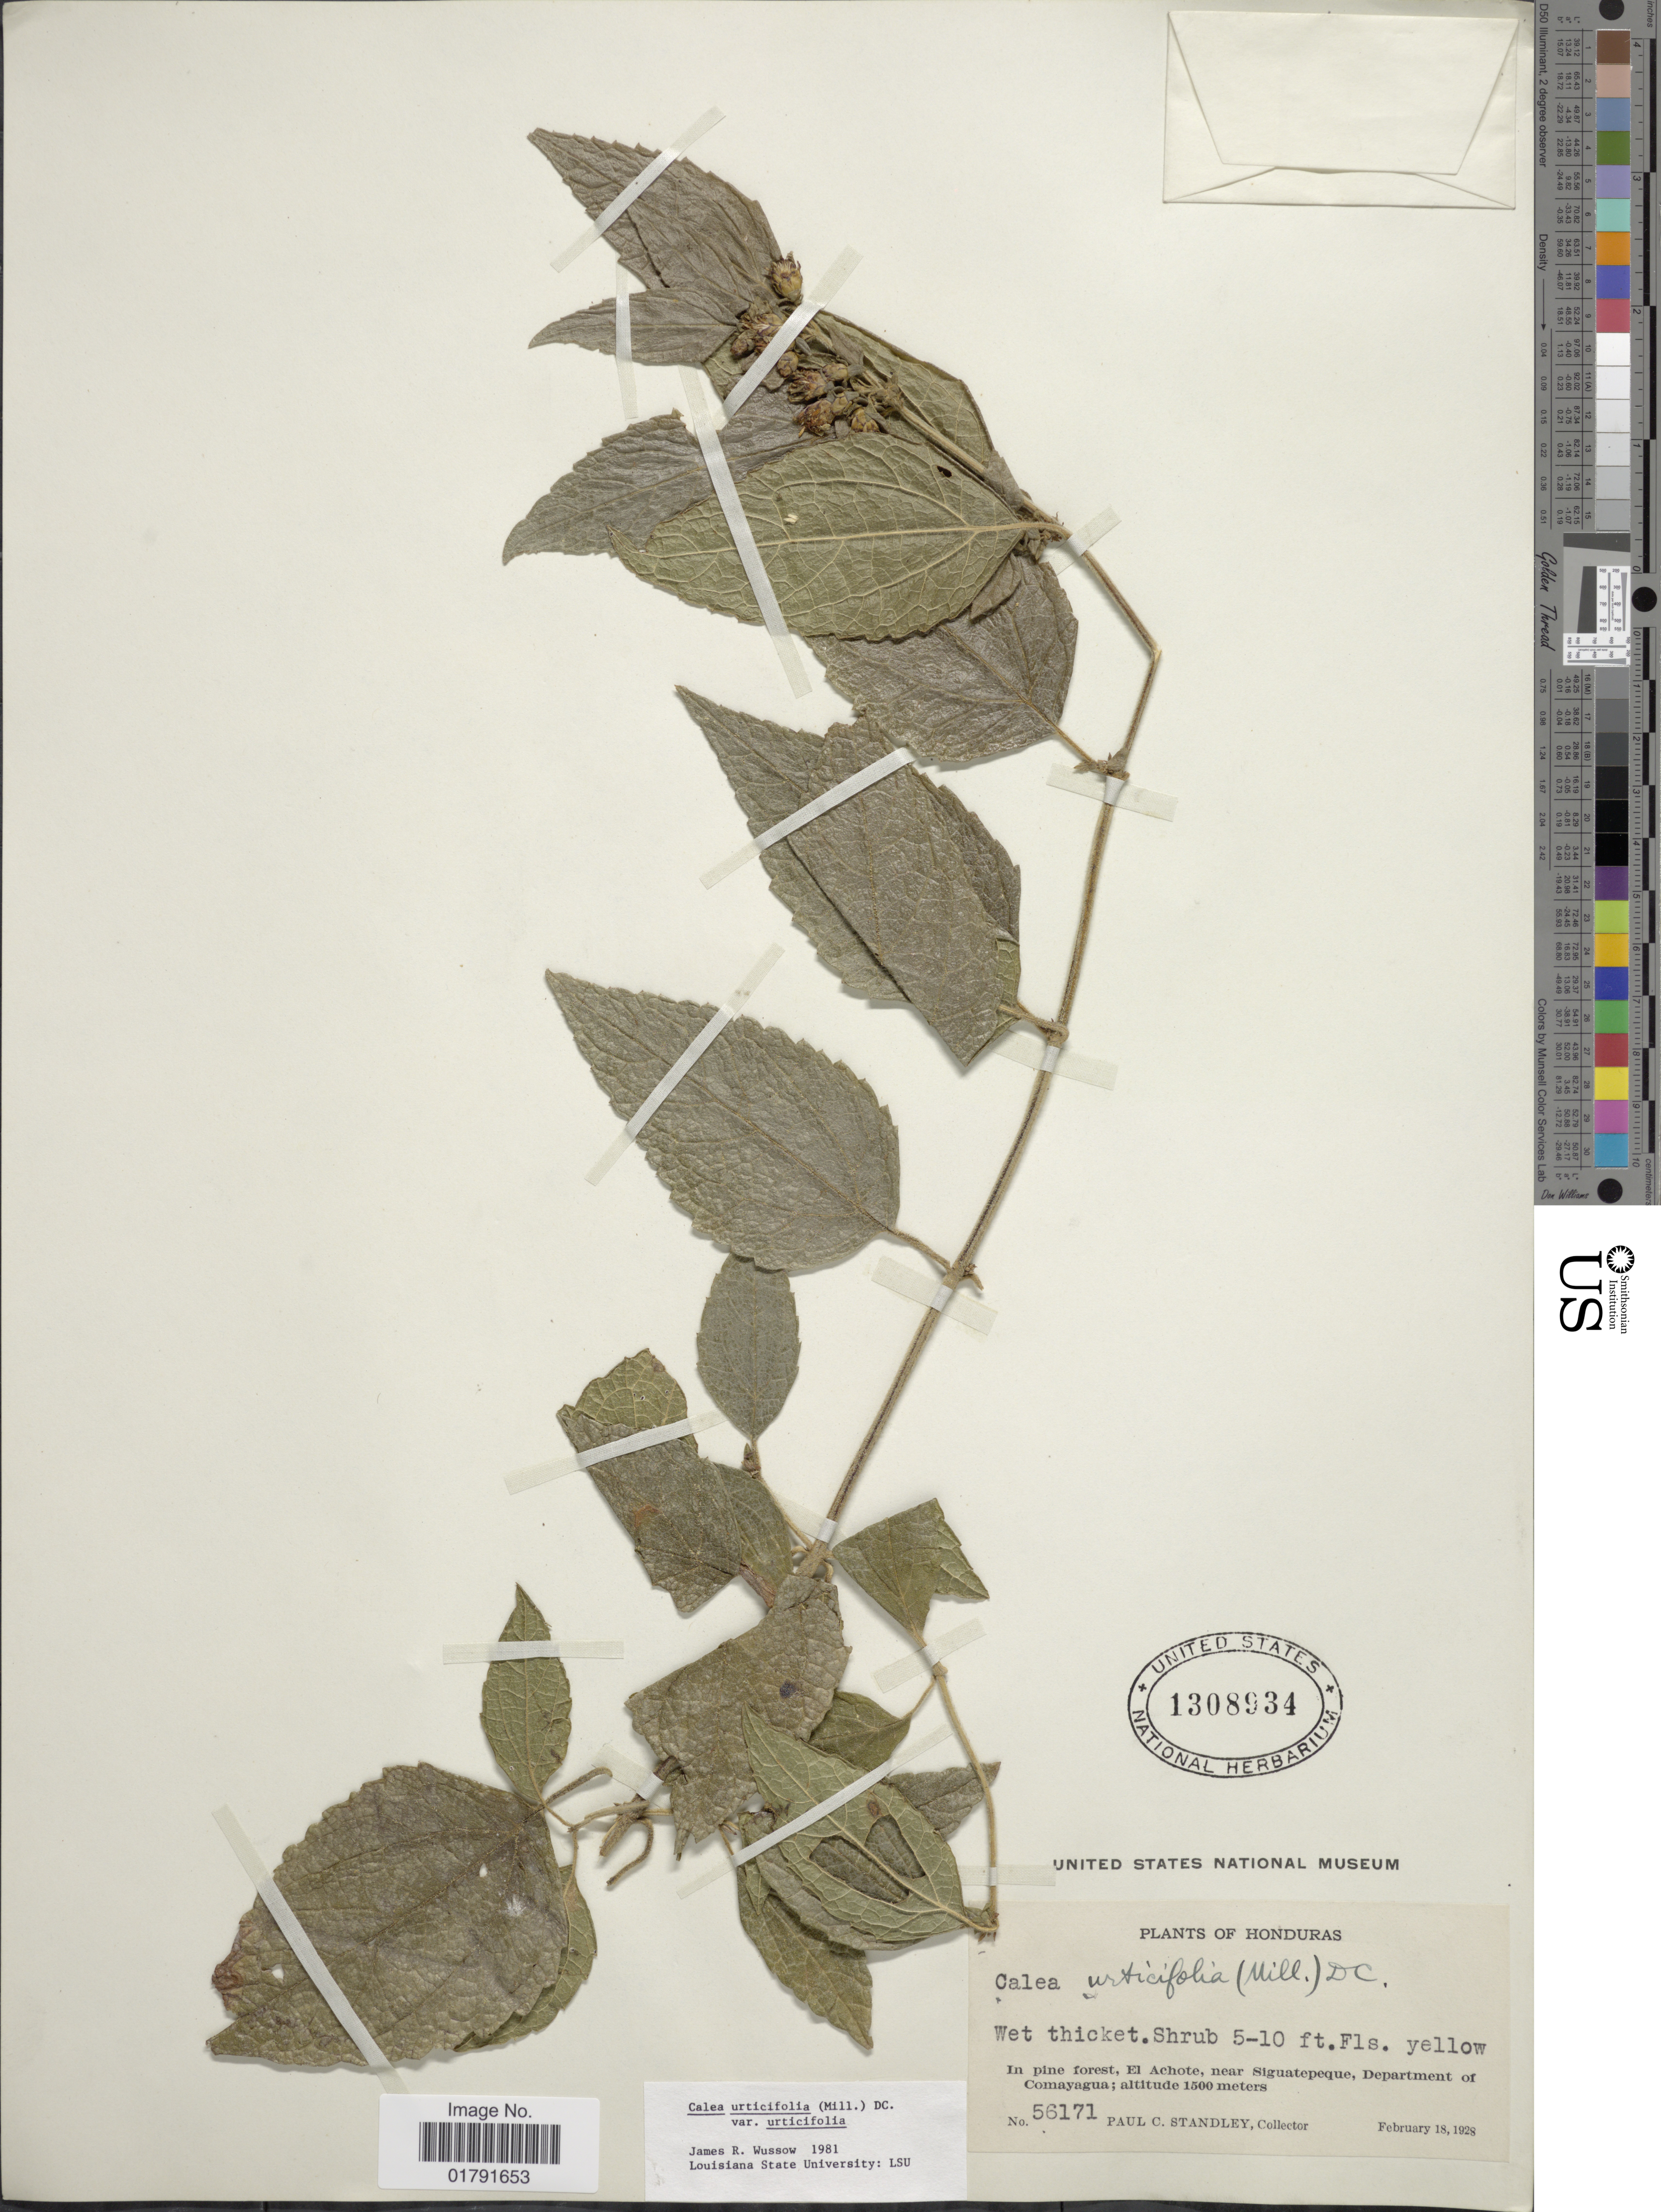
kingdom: Plantae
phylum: Tracheophyta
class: Magnoliopsida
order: Asterales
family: Asteraceae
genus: Calea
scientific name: Calea urticifolia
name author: (Mill.) DC.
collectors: P. C. Standley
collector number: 56171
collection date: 1928-02-18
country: Honduras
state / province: Comayagua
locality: Wet thicket, in pine forest, El Achote, near Siguatepeque.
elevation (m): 1500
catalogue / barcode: US 1308934